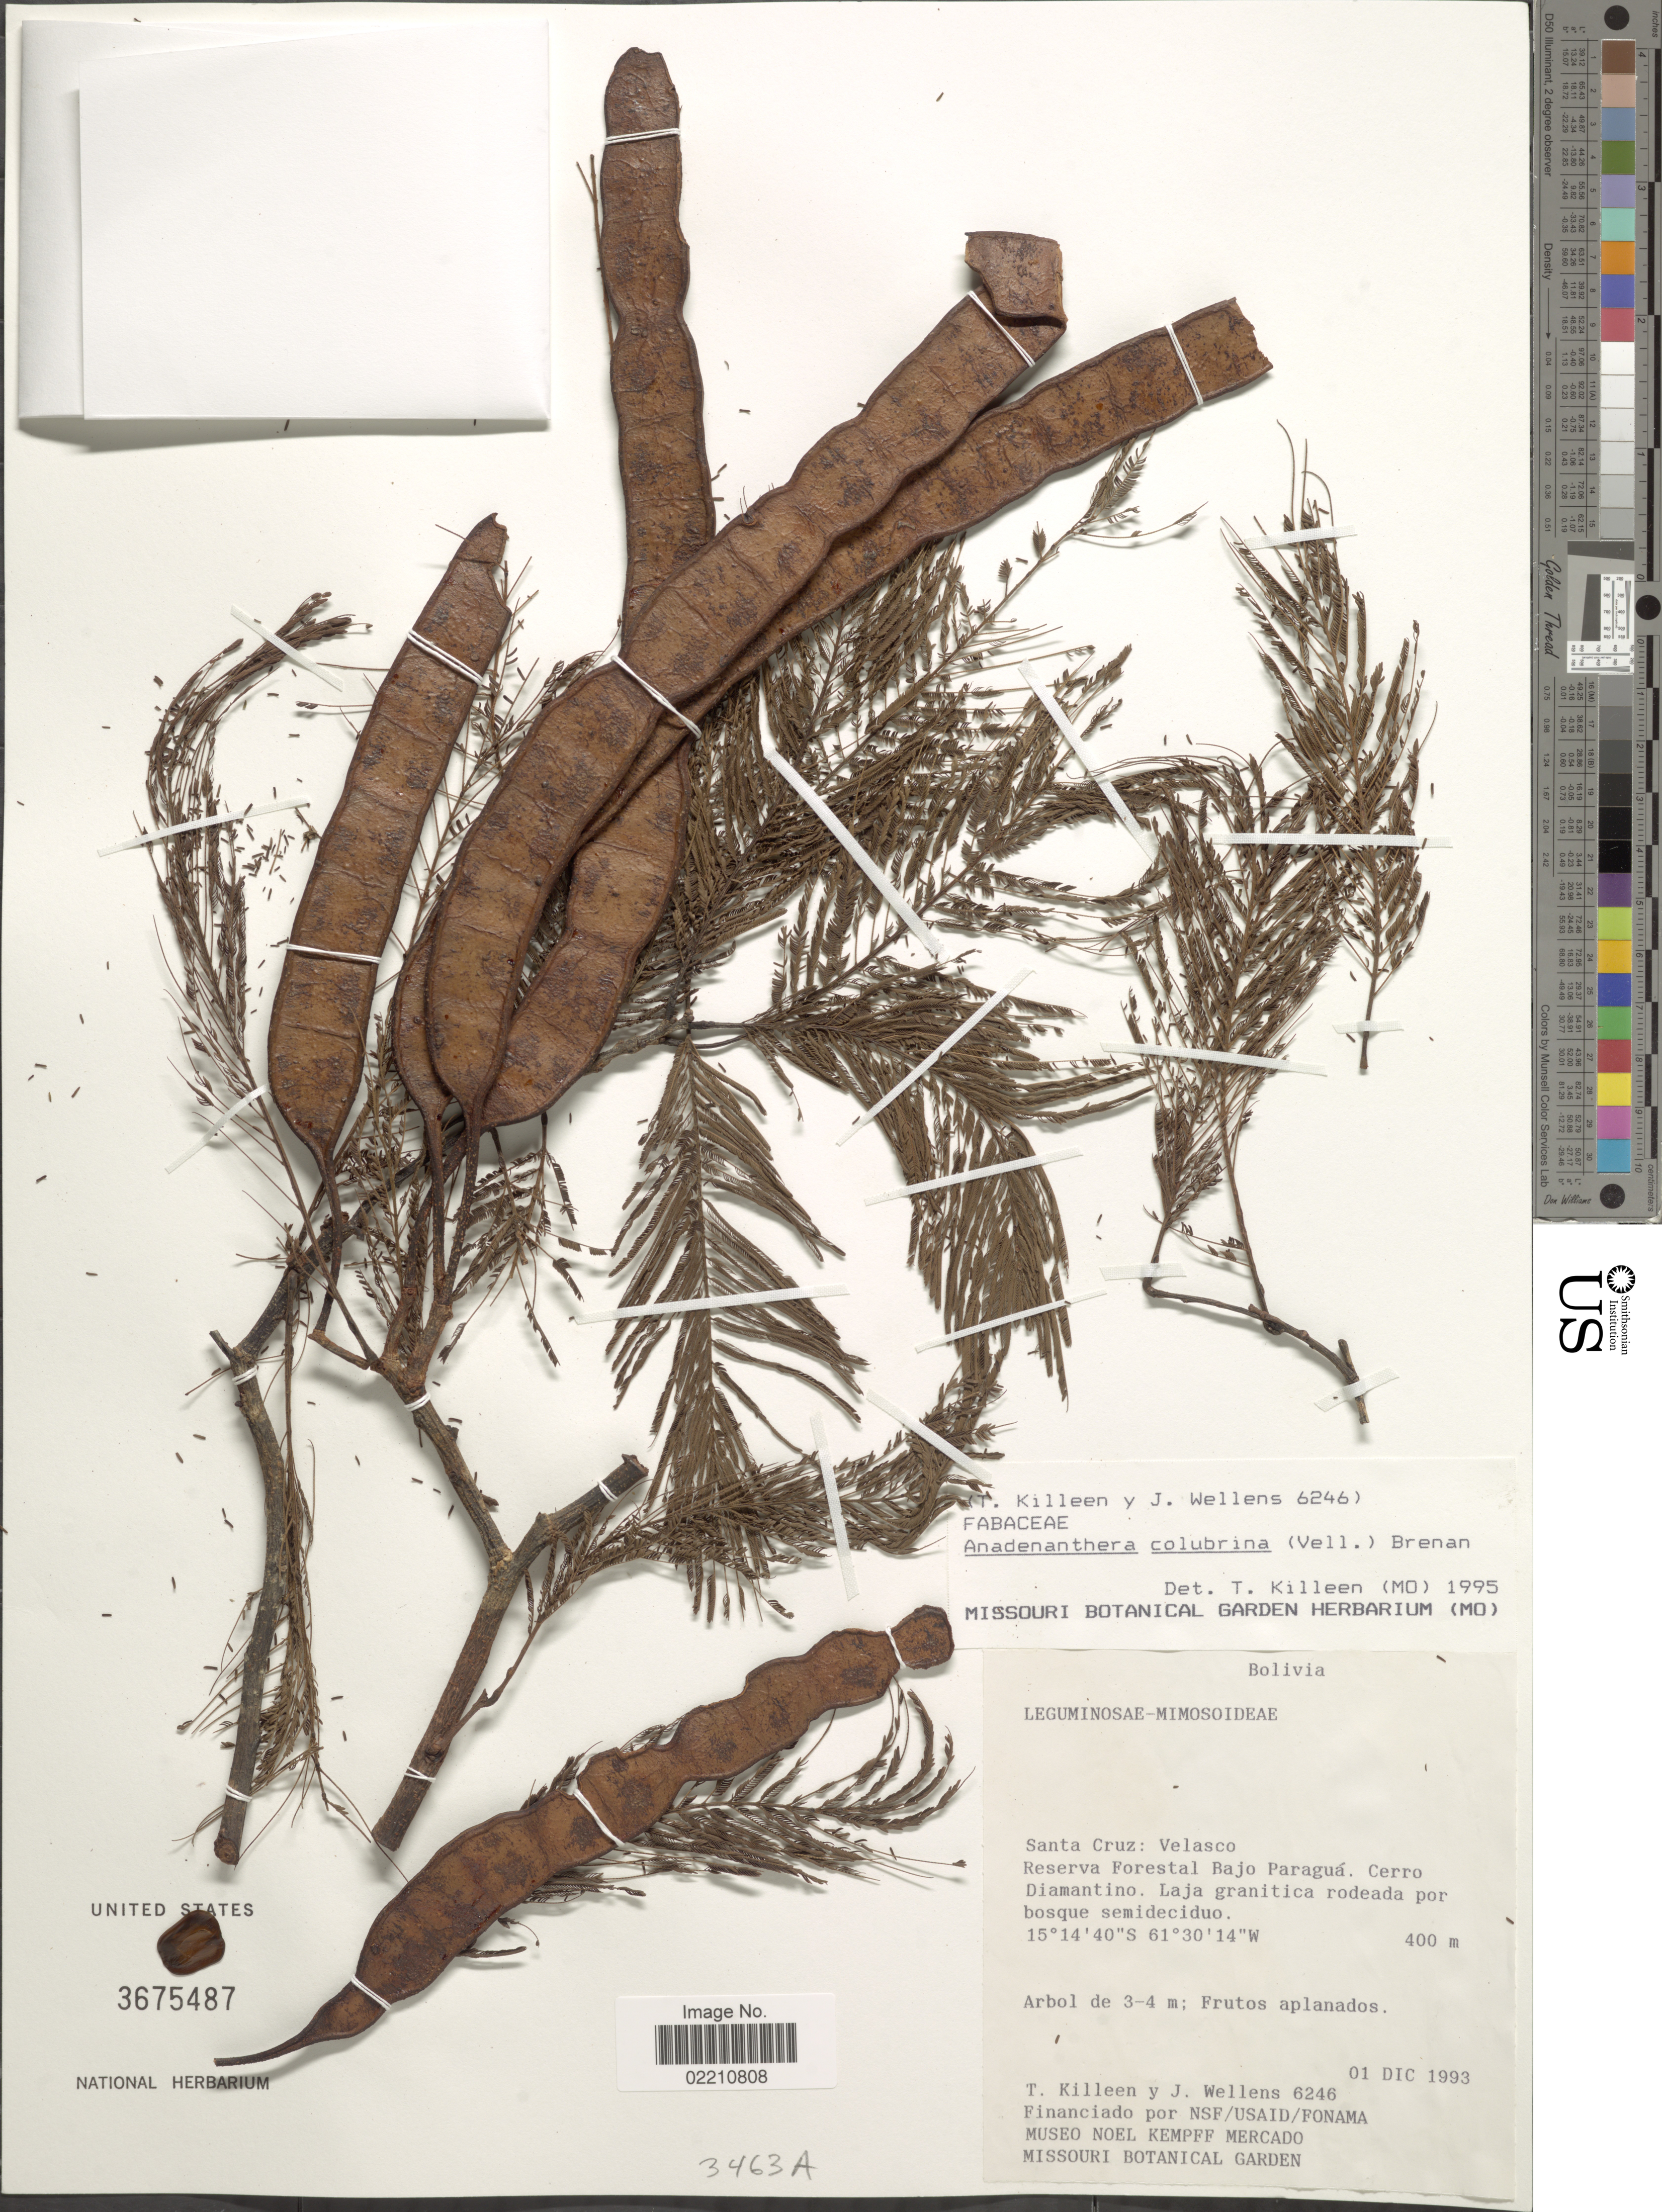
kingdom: Plantae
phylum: Tracheophyta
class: Magnoliopsida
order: Fabales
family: Fabaceae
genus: Anadenanthera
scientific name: Anadenanthera colubrina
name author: (Vell.) Brenan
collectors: T. J. Killeen & J. Wellens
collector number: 6246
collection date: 1993-12-01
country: Bolivia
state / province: Santa Cruz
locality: Velasvo, Reserva Forestal Bajo Paraguá,Cerro Diamantino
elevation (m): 400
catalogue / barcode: US 3675487